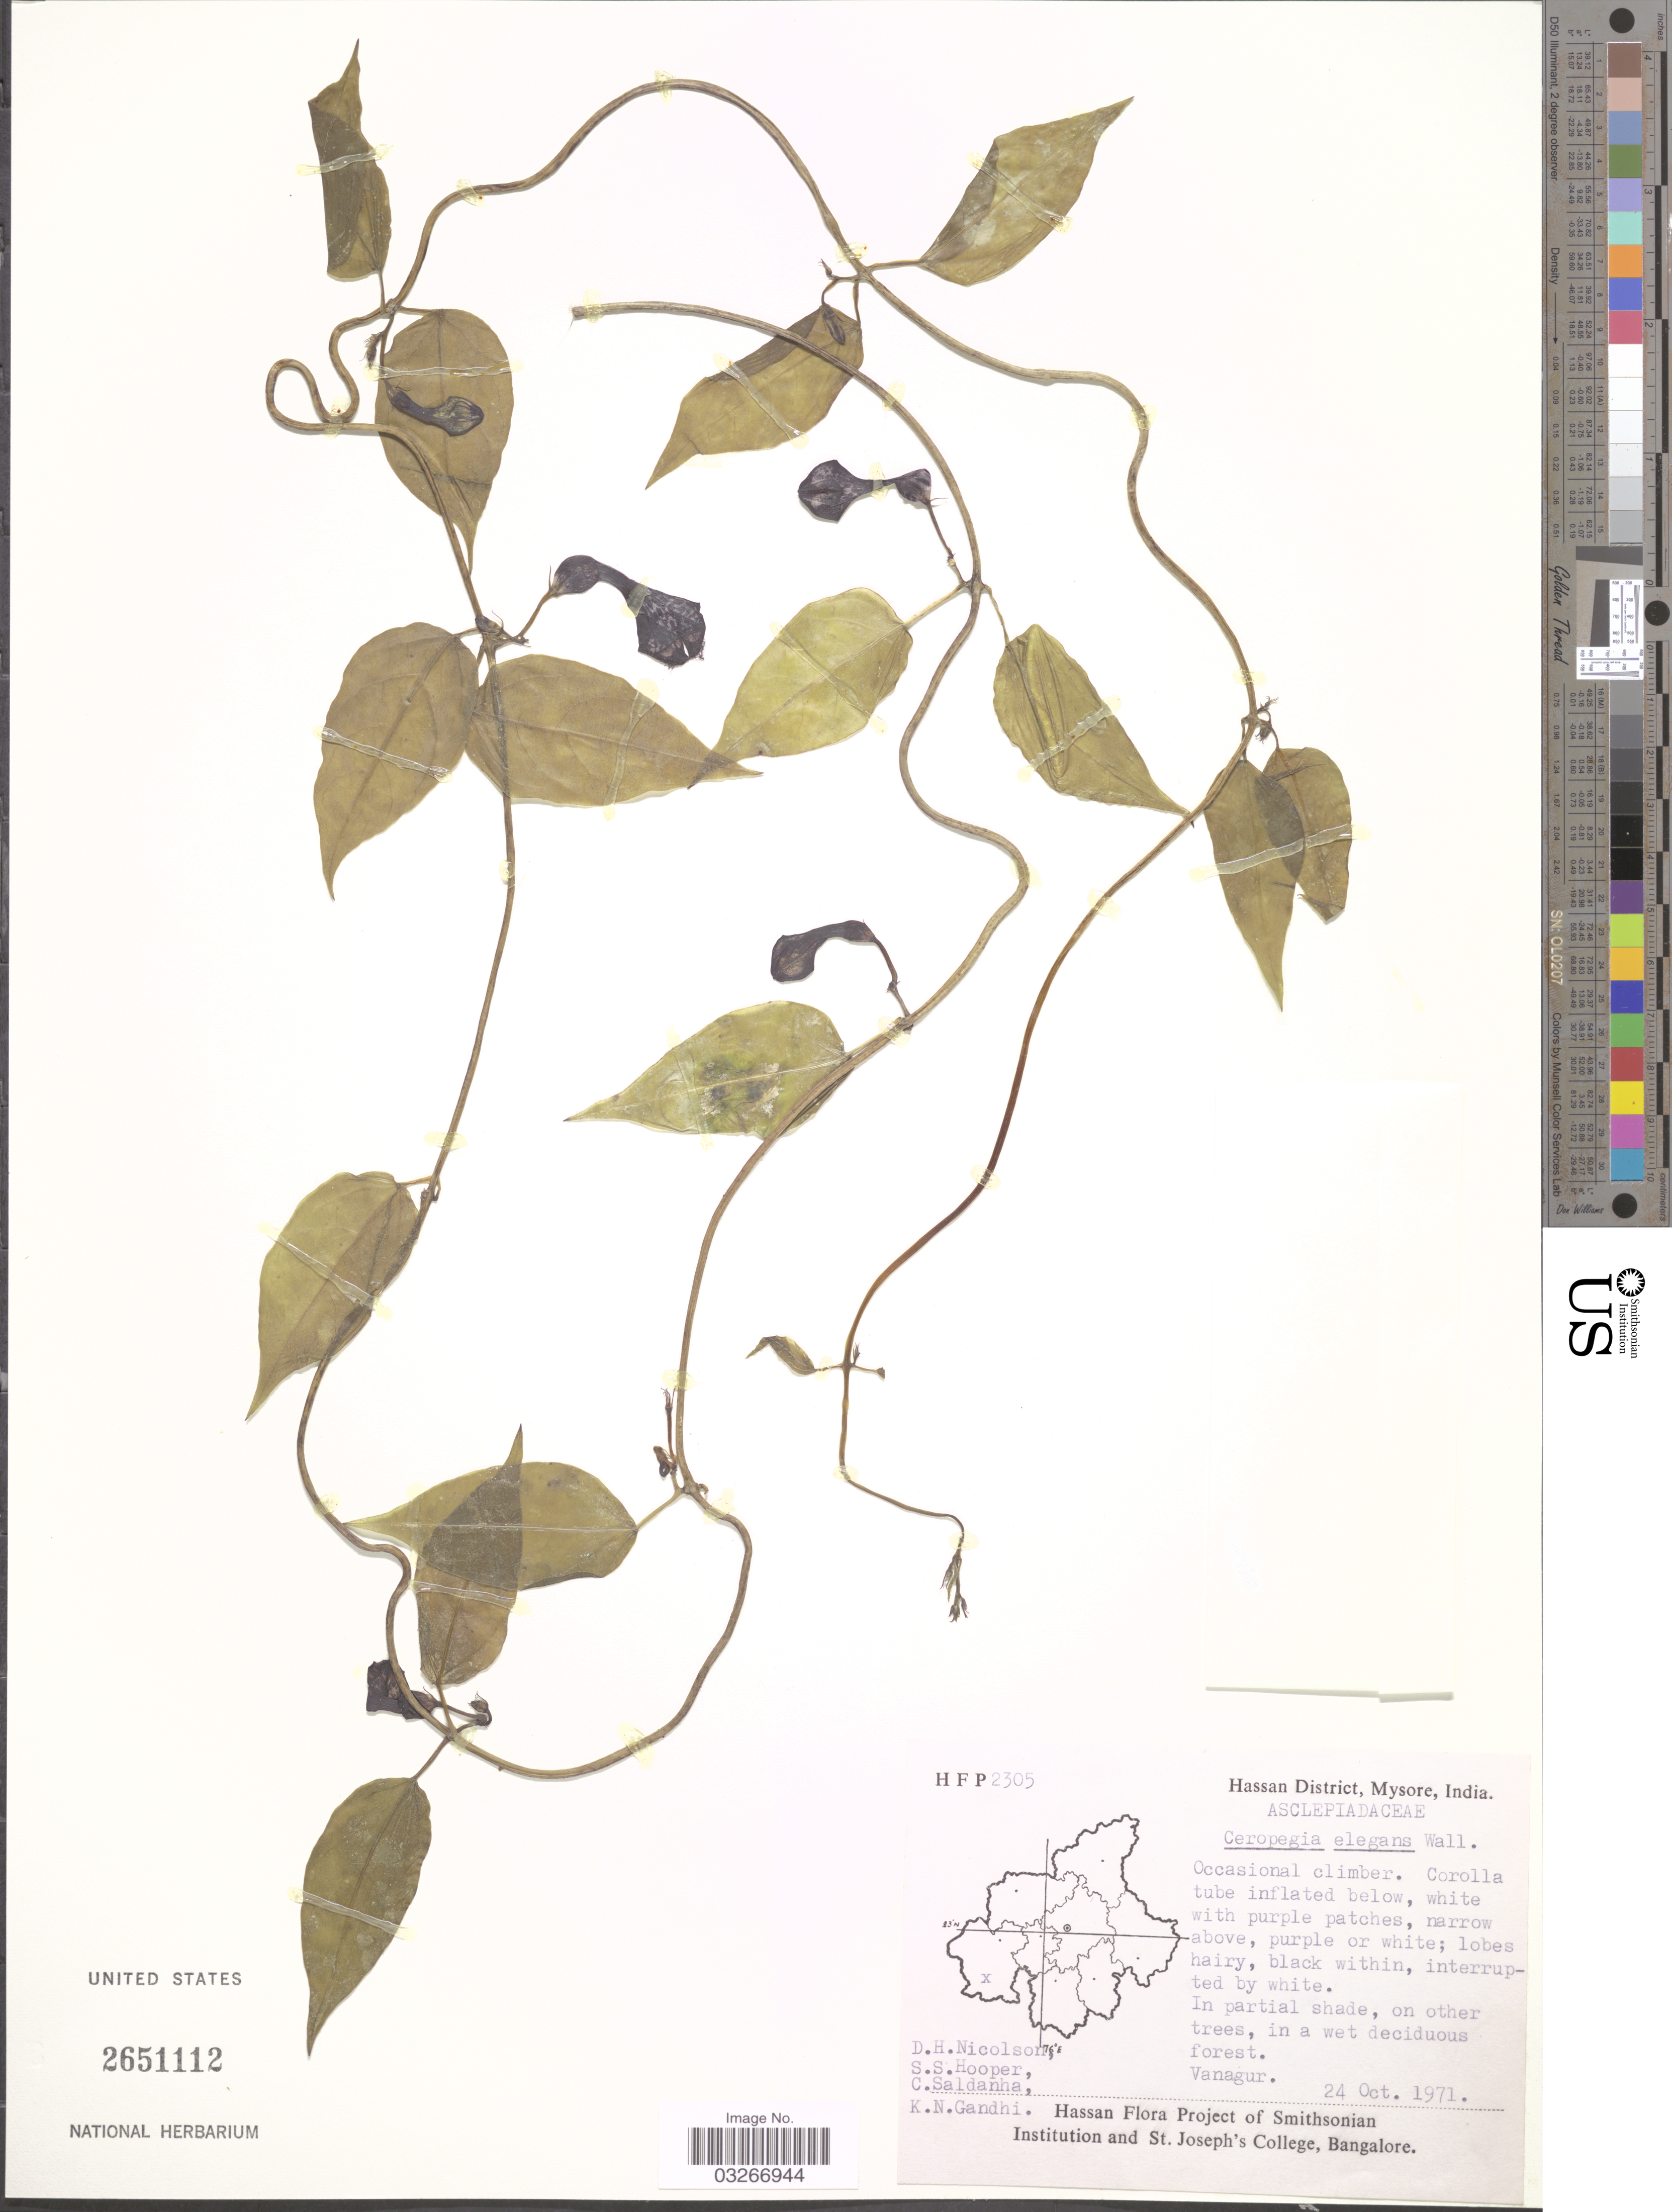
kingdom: Plantae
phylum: Tracheophyta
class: Magnoliopsida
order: Gentianales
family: Apocynaceae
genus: Ceropegia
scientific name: Ceropegia elegans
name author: Wall.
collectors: D. H. Nicolson, S. S. Hooper, C. Saldanha & K. N. Gandhi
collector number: HFP2305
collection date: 1971-10-24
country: India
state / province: Karnataka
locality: Hassan District, Mysore. Vanagur.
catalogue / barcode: US 2651112